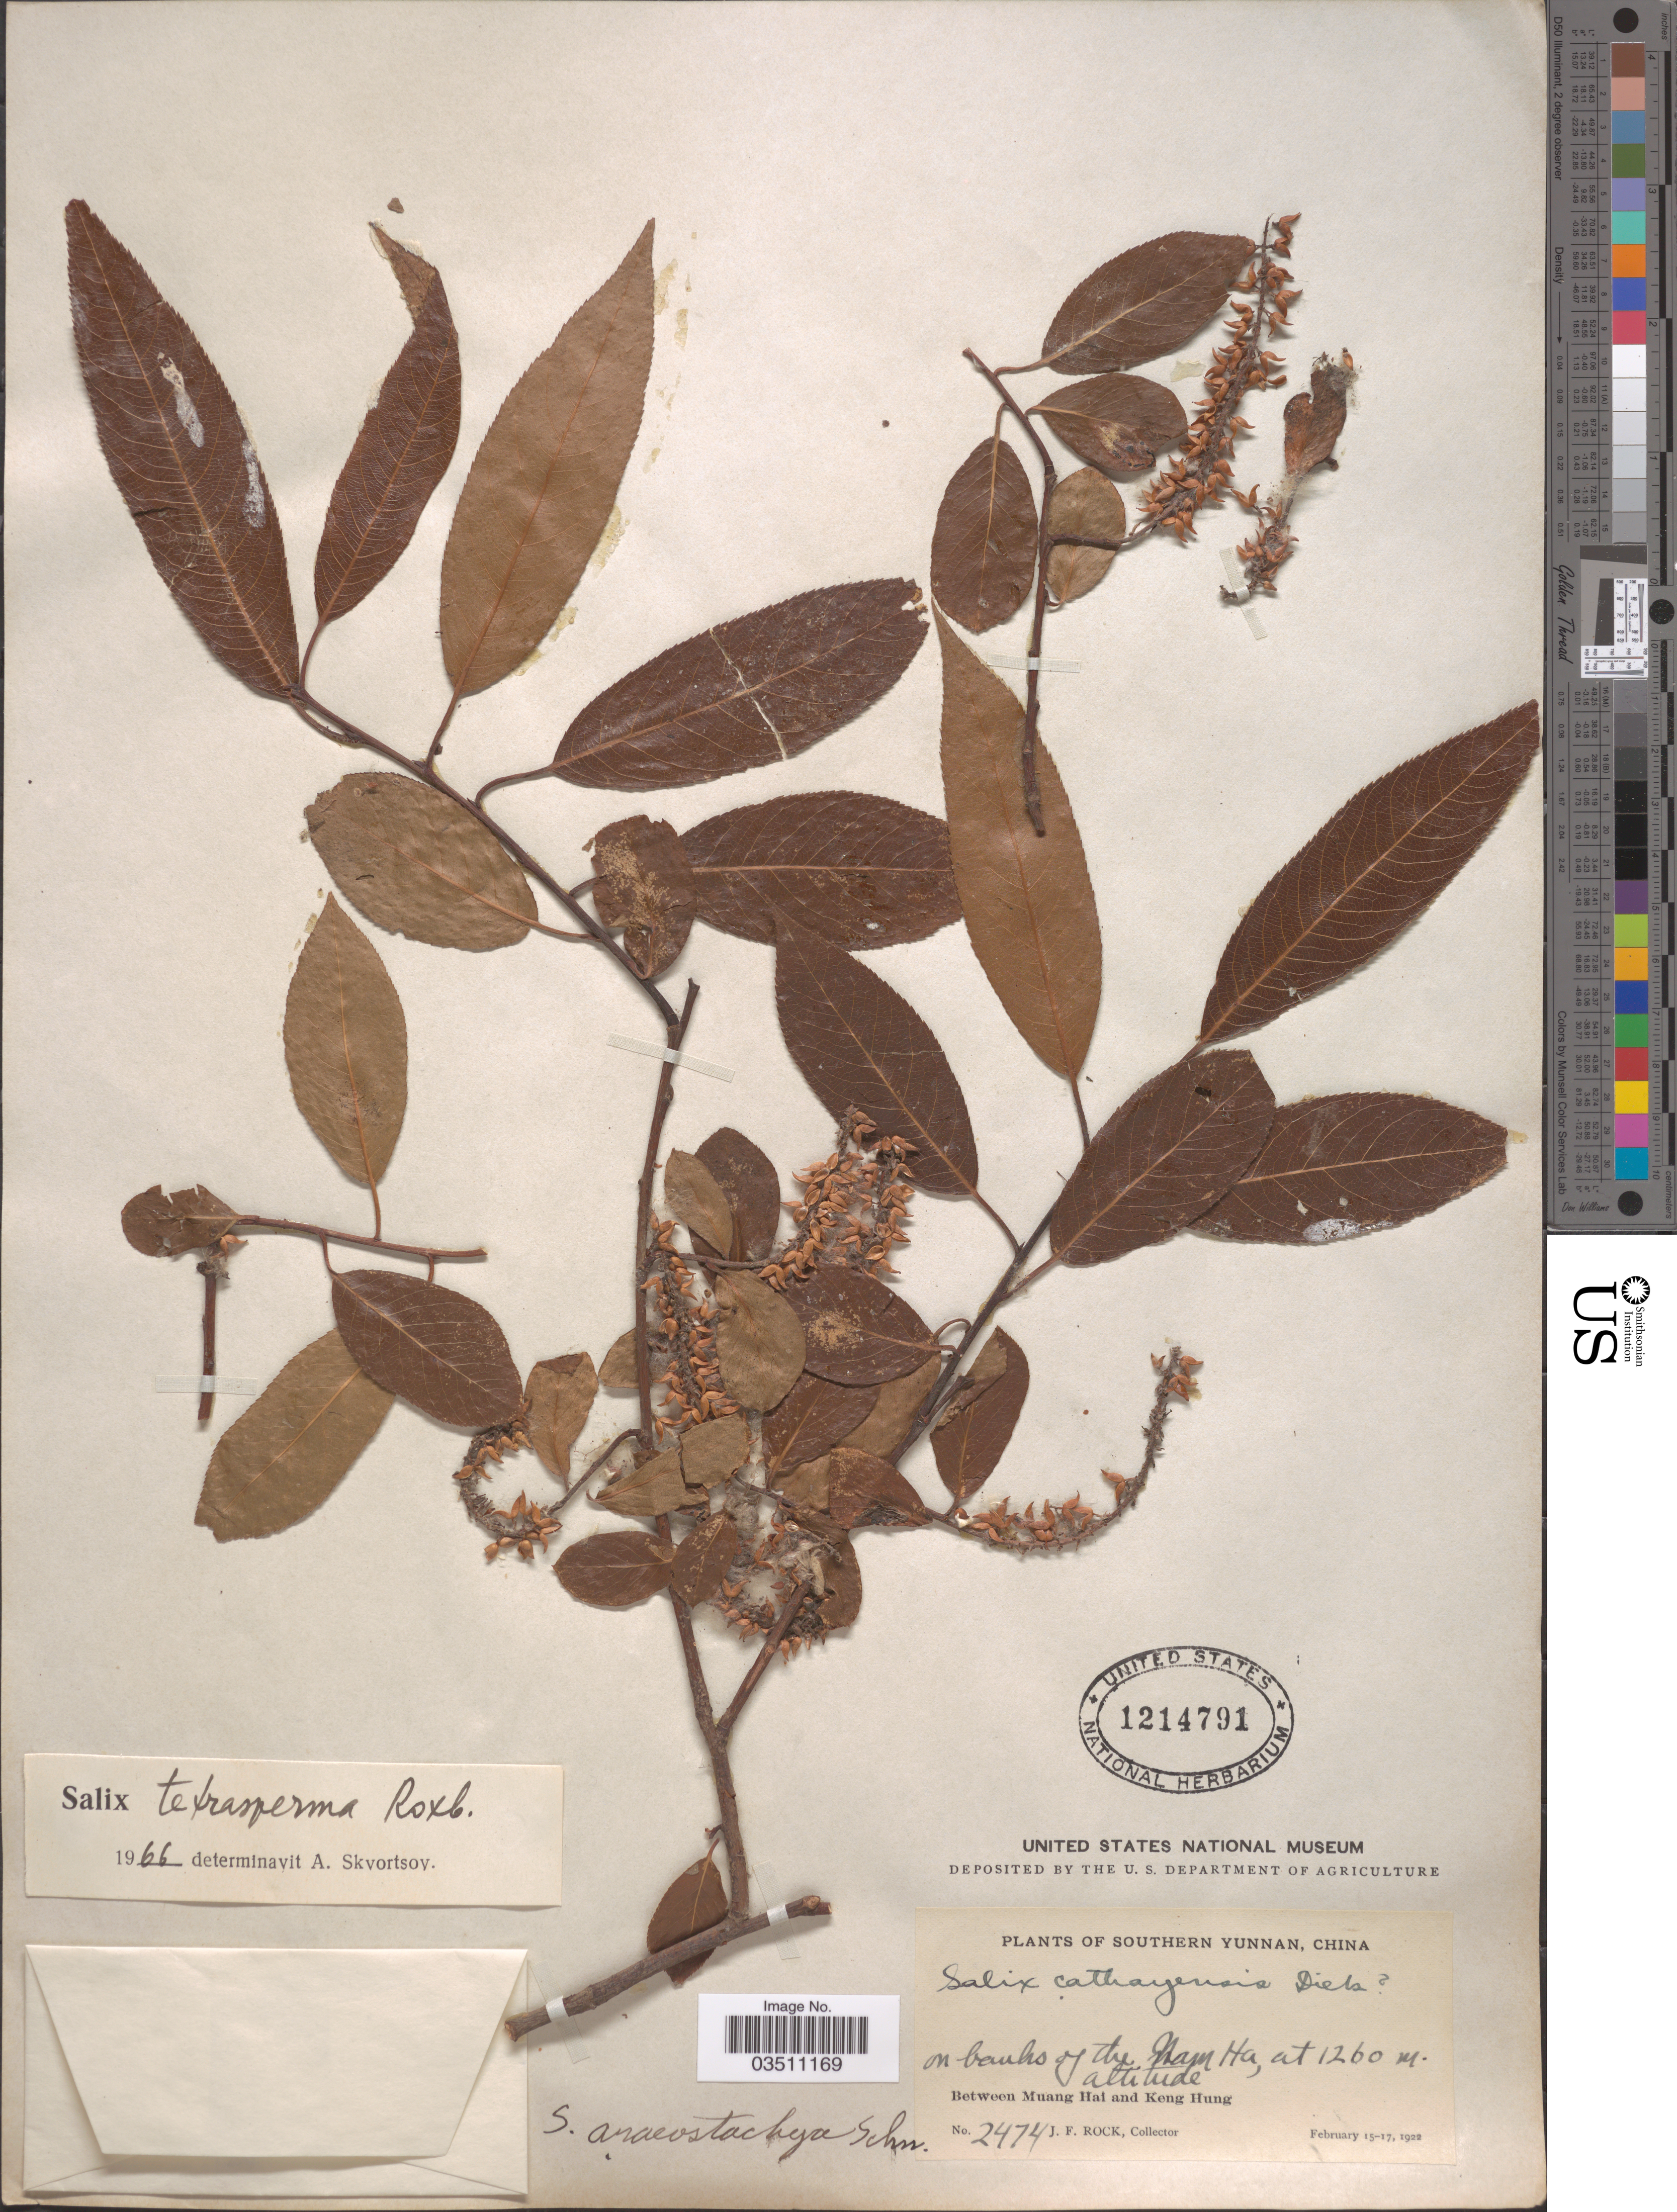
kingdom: Plantae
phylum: Tracheophyta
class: Magnoliopsida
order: Malpighiales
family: Salicaceae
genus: Salix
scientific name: Salix tetrasperma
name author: Roxb.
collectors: J. Rock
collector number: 2474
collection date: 1922-02-15/1922-02-17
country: China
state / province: Yunnan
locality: Southern Yunnan. On banks of the Nam Ha. Between Muang Hai and Keng Hung.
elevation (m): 1260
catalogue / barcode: US 1214791